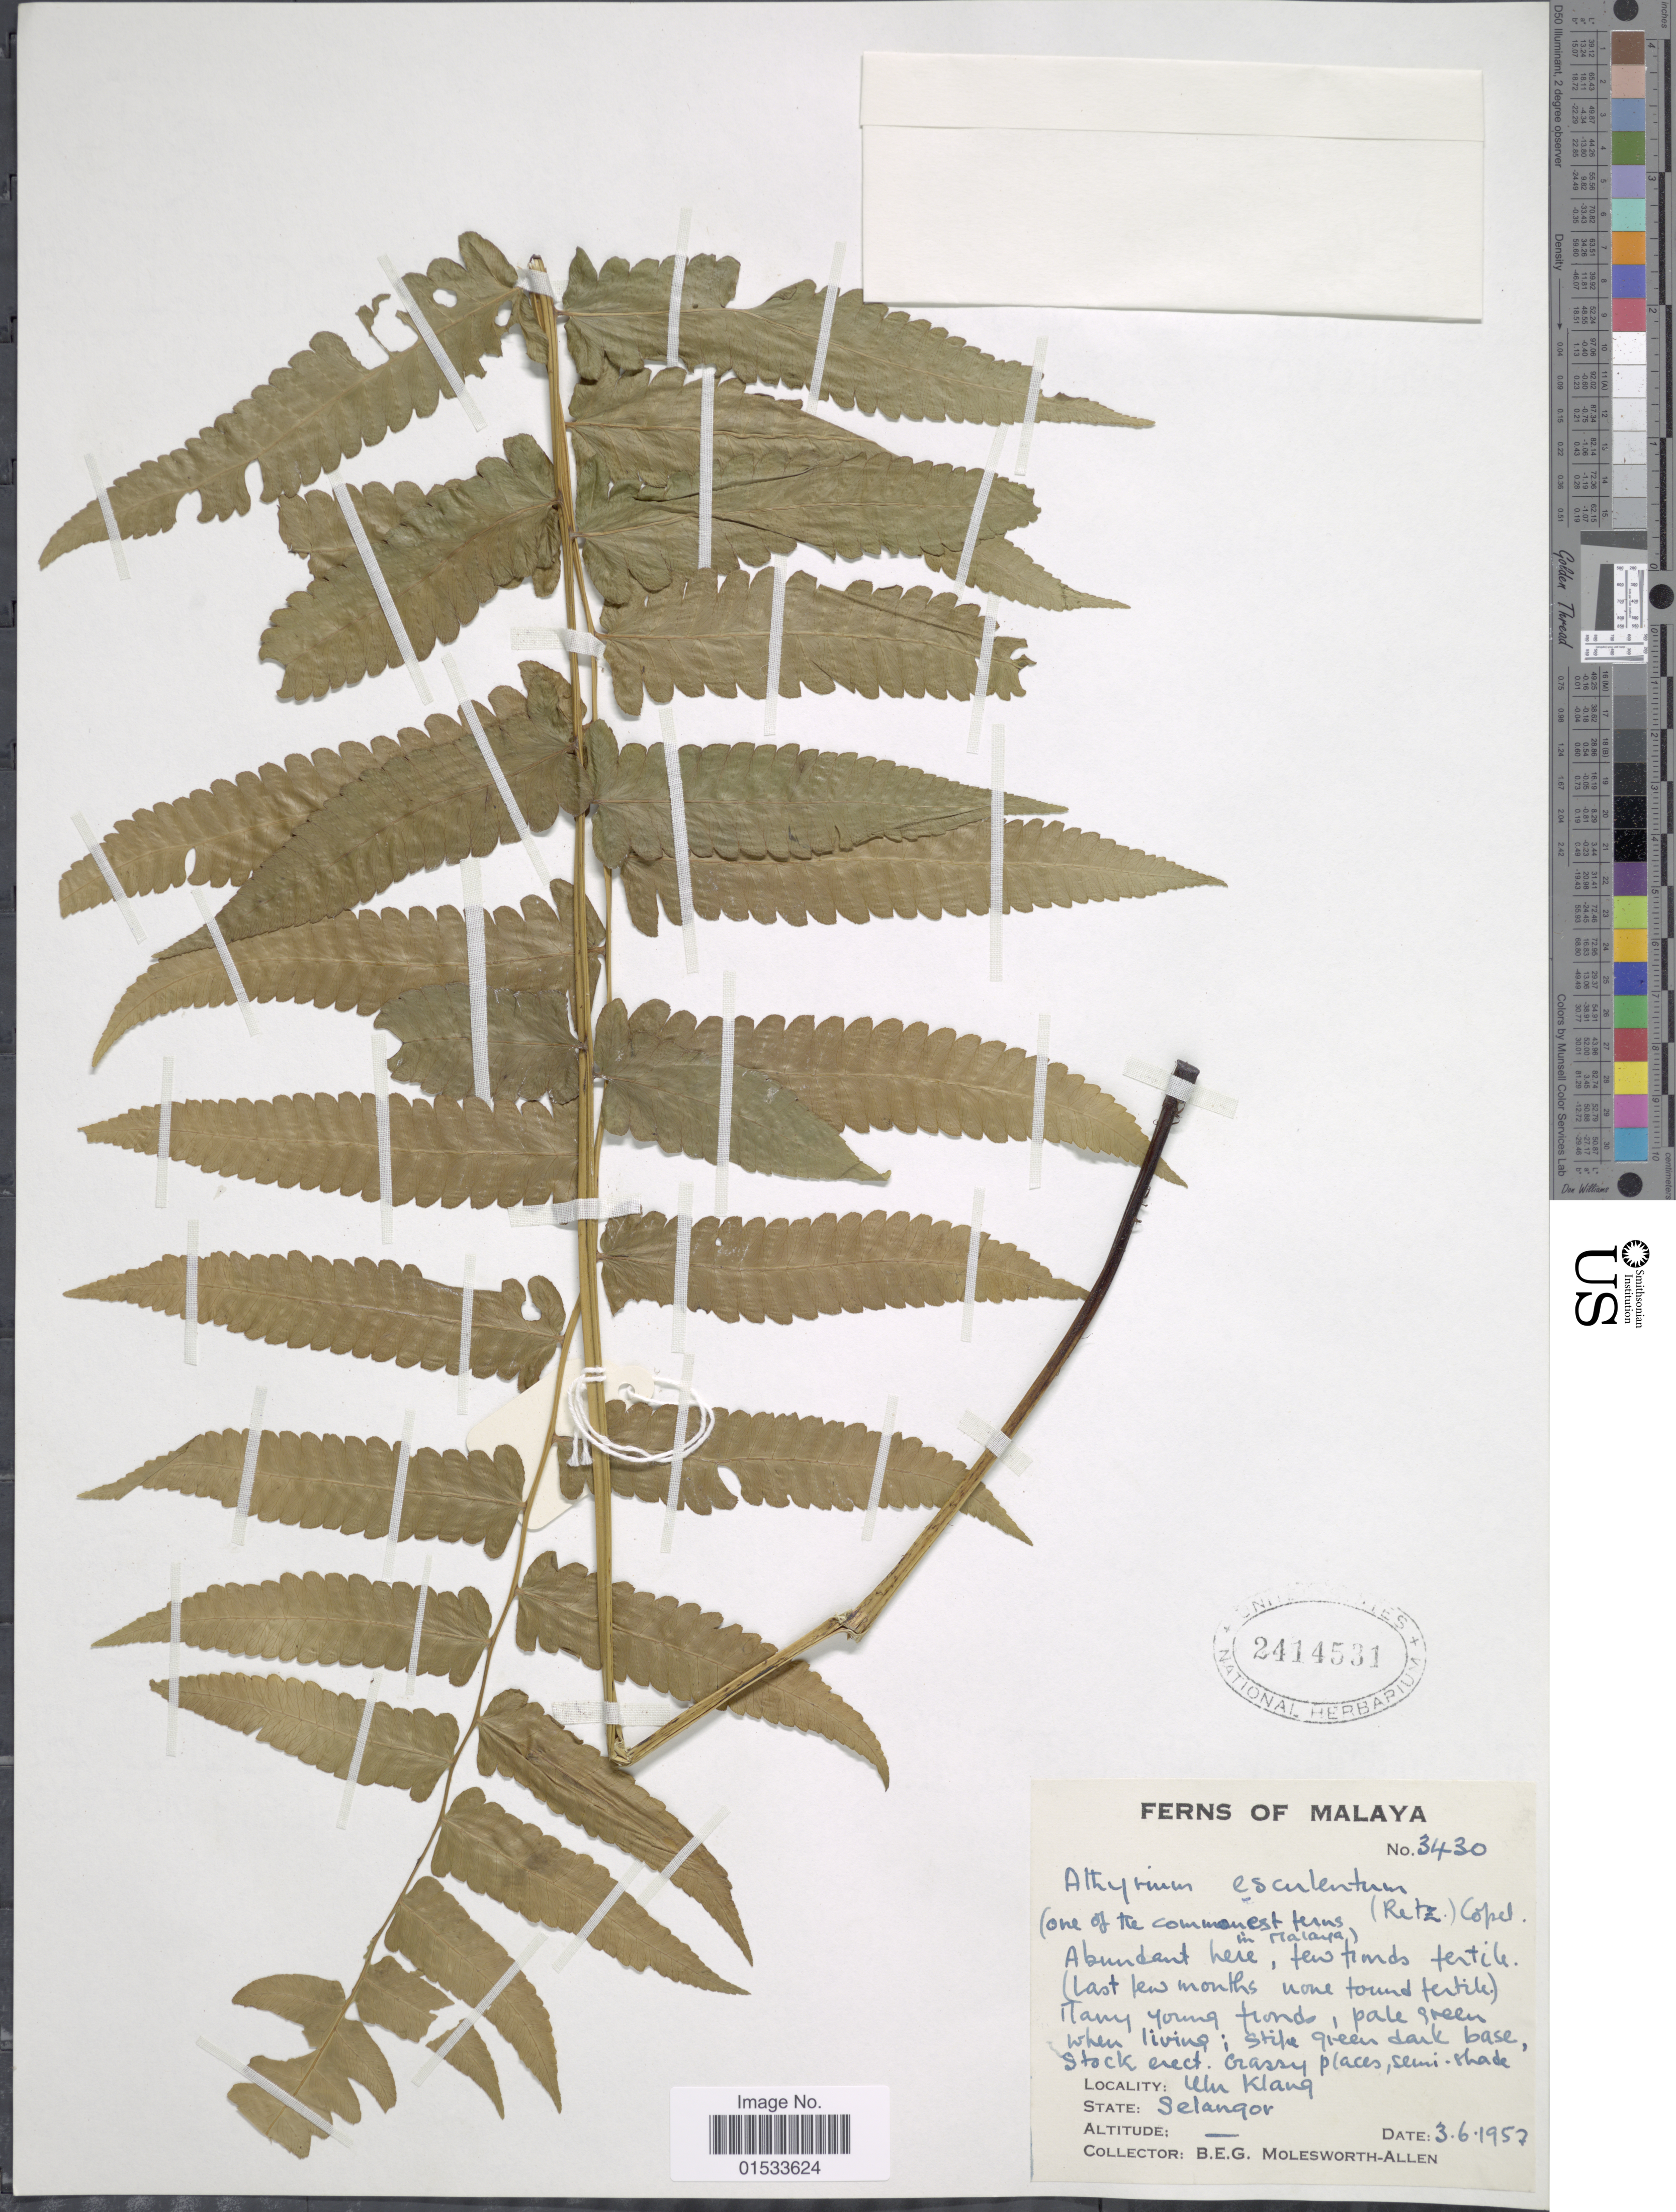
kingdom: Plantae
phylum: Tracheophyta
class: Polypodiopsida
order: Polypodiales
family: Athyriaceae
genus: Diplazium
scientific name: Diplazium esculentum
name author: (Retz.) Sw.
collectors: B. E. G. Molesworth-Allen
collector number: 3430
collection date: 1957-06-03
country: Malaysia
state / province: Selangor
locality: Ulu Klang [Ulu Kelang]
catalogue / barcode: US 2414531